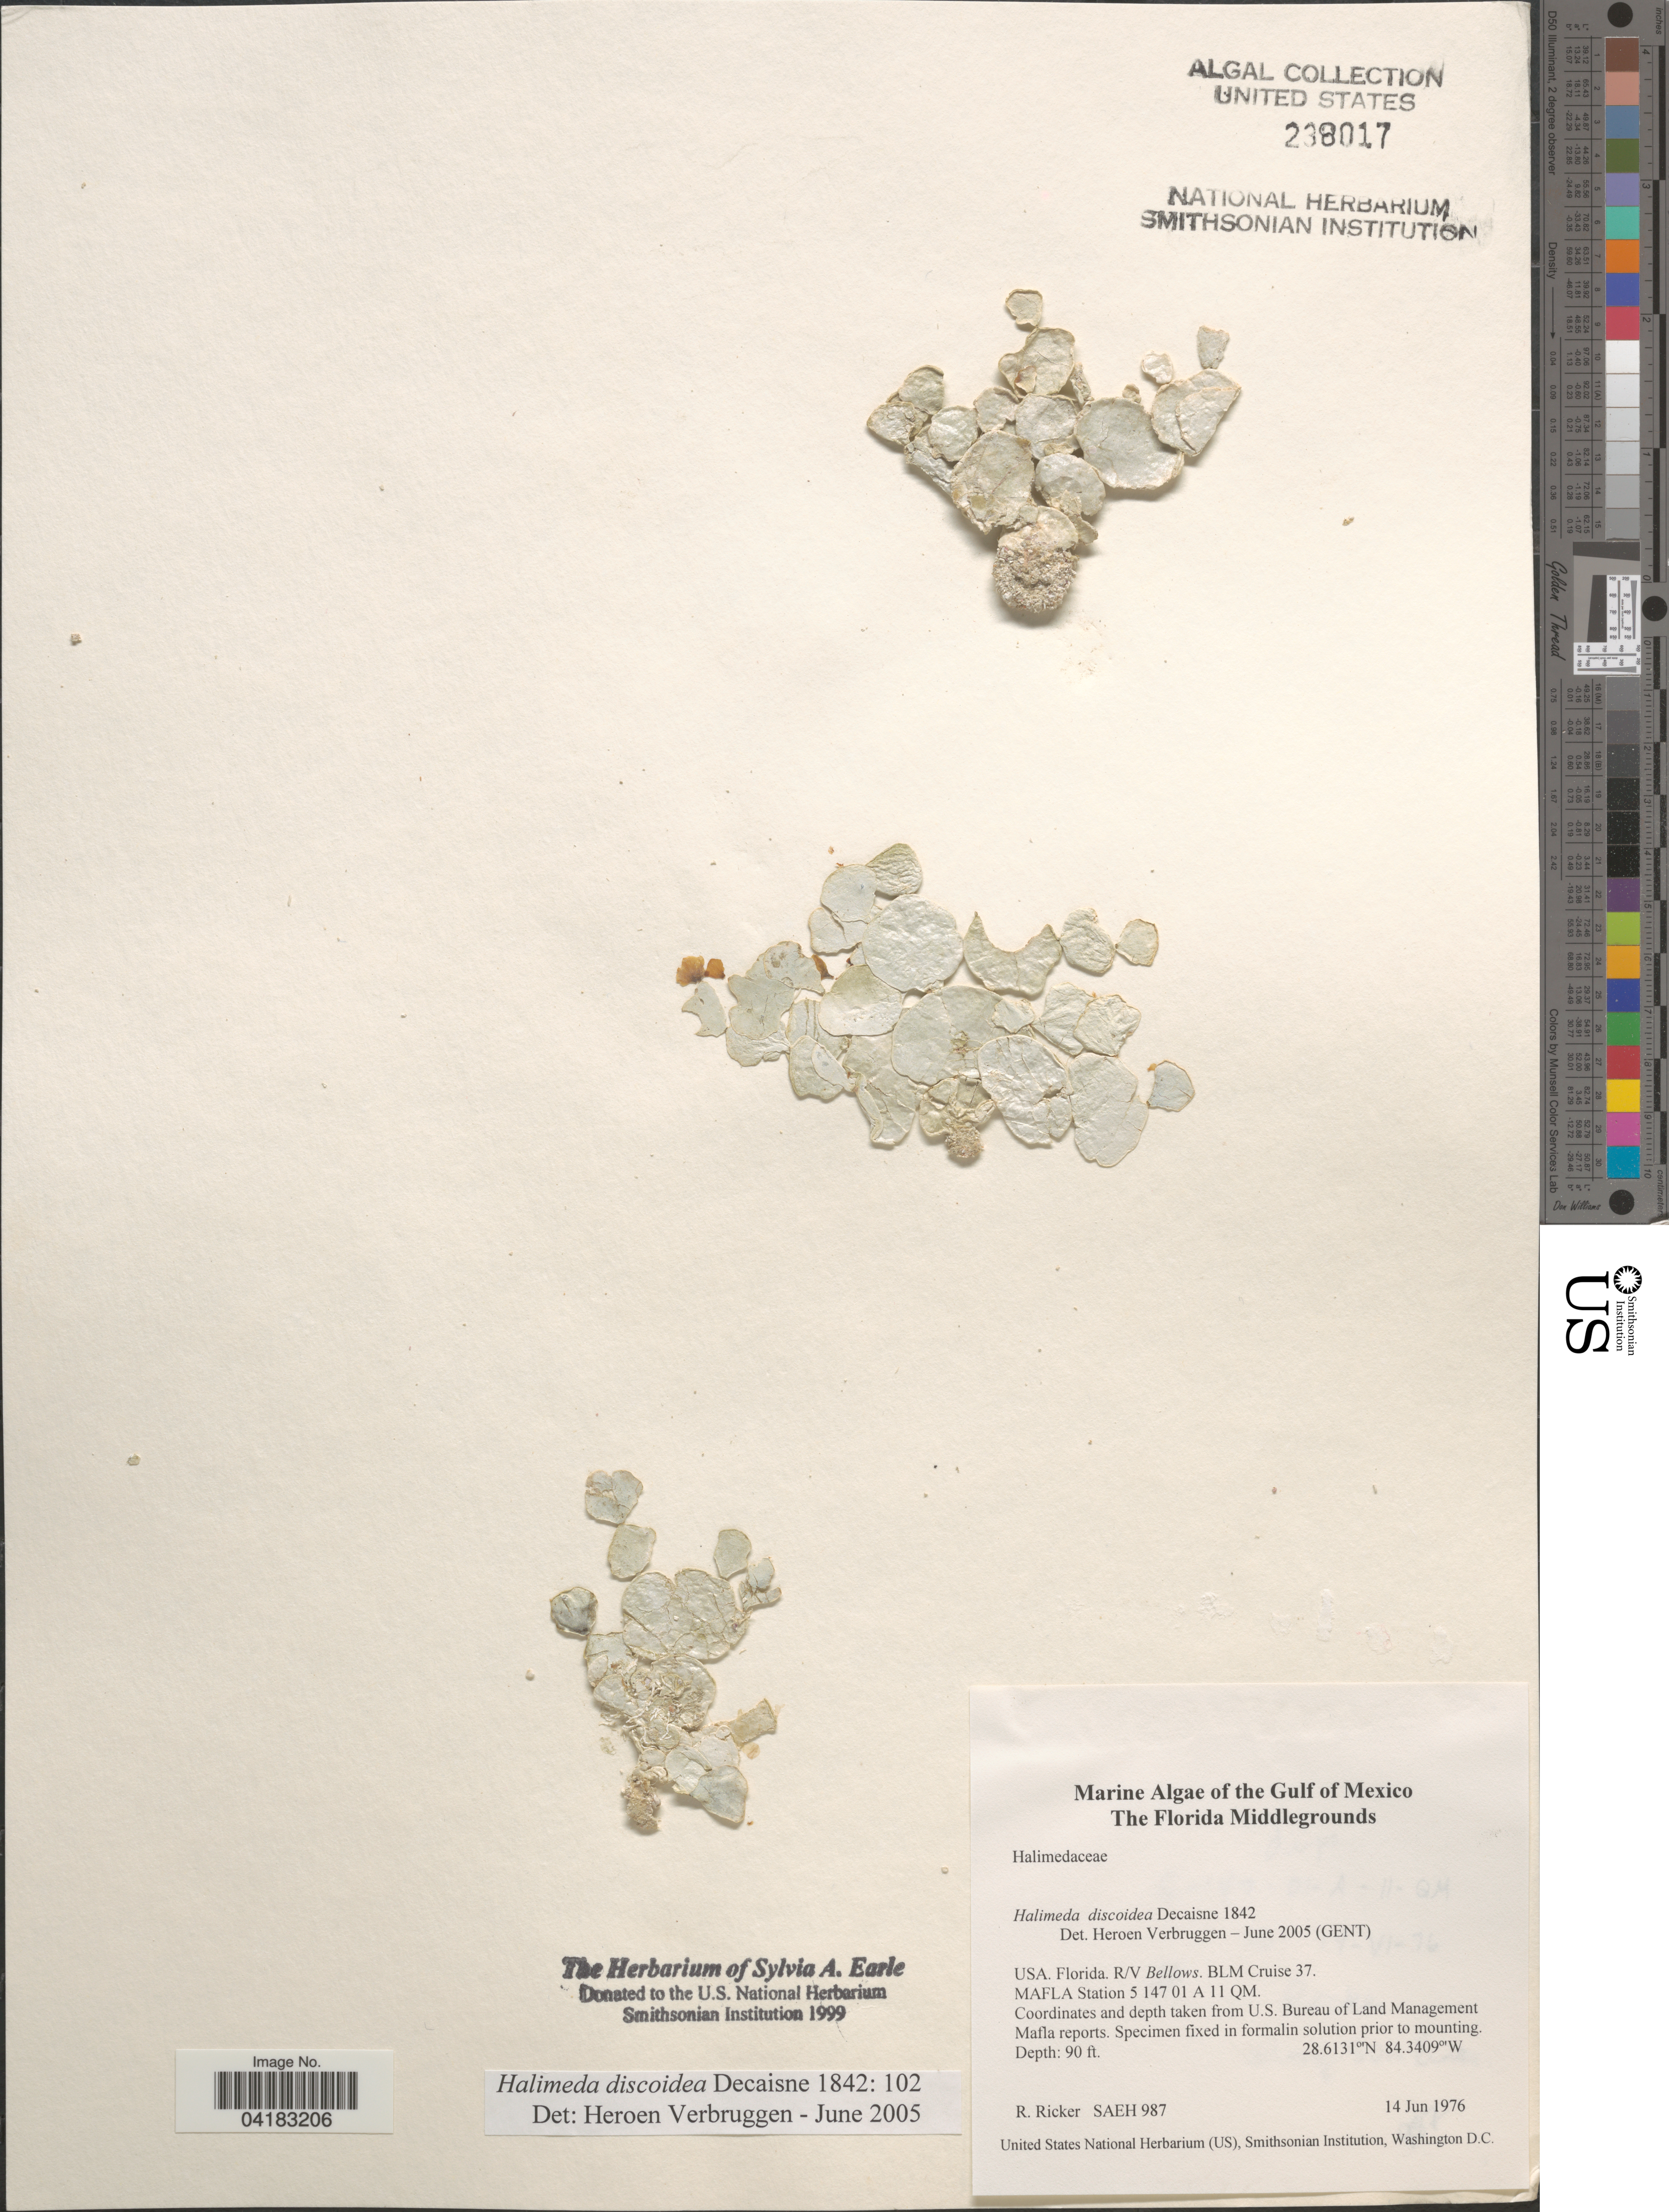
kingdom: Plantae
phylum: Chlorophyta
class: Ulvophyceae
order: Bryopsidales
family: Halimedaceae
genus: Halimeda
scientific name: Halimeda discoidea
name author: Decne.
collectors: R. Ricker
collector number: SAEH987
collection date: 1976-06-14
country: United States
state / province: Florida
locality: Gulf of Mexico. The Florida Middlegrounds. R/V Bellows. BLM Cruise 37. MAFLA Station 5 147 01 A 11 QM.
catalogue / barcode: US 238017